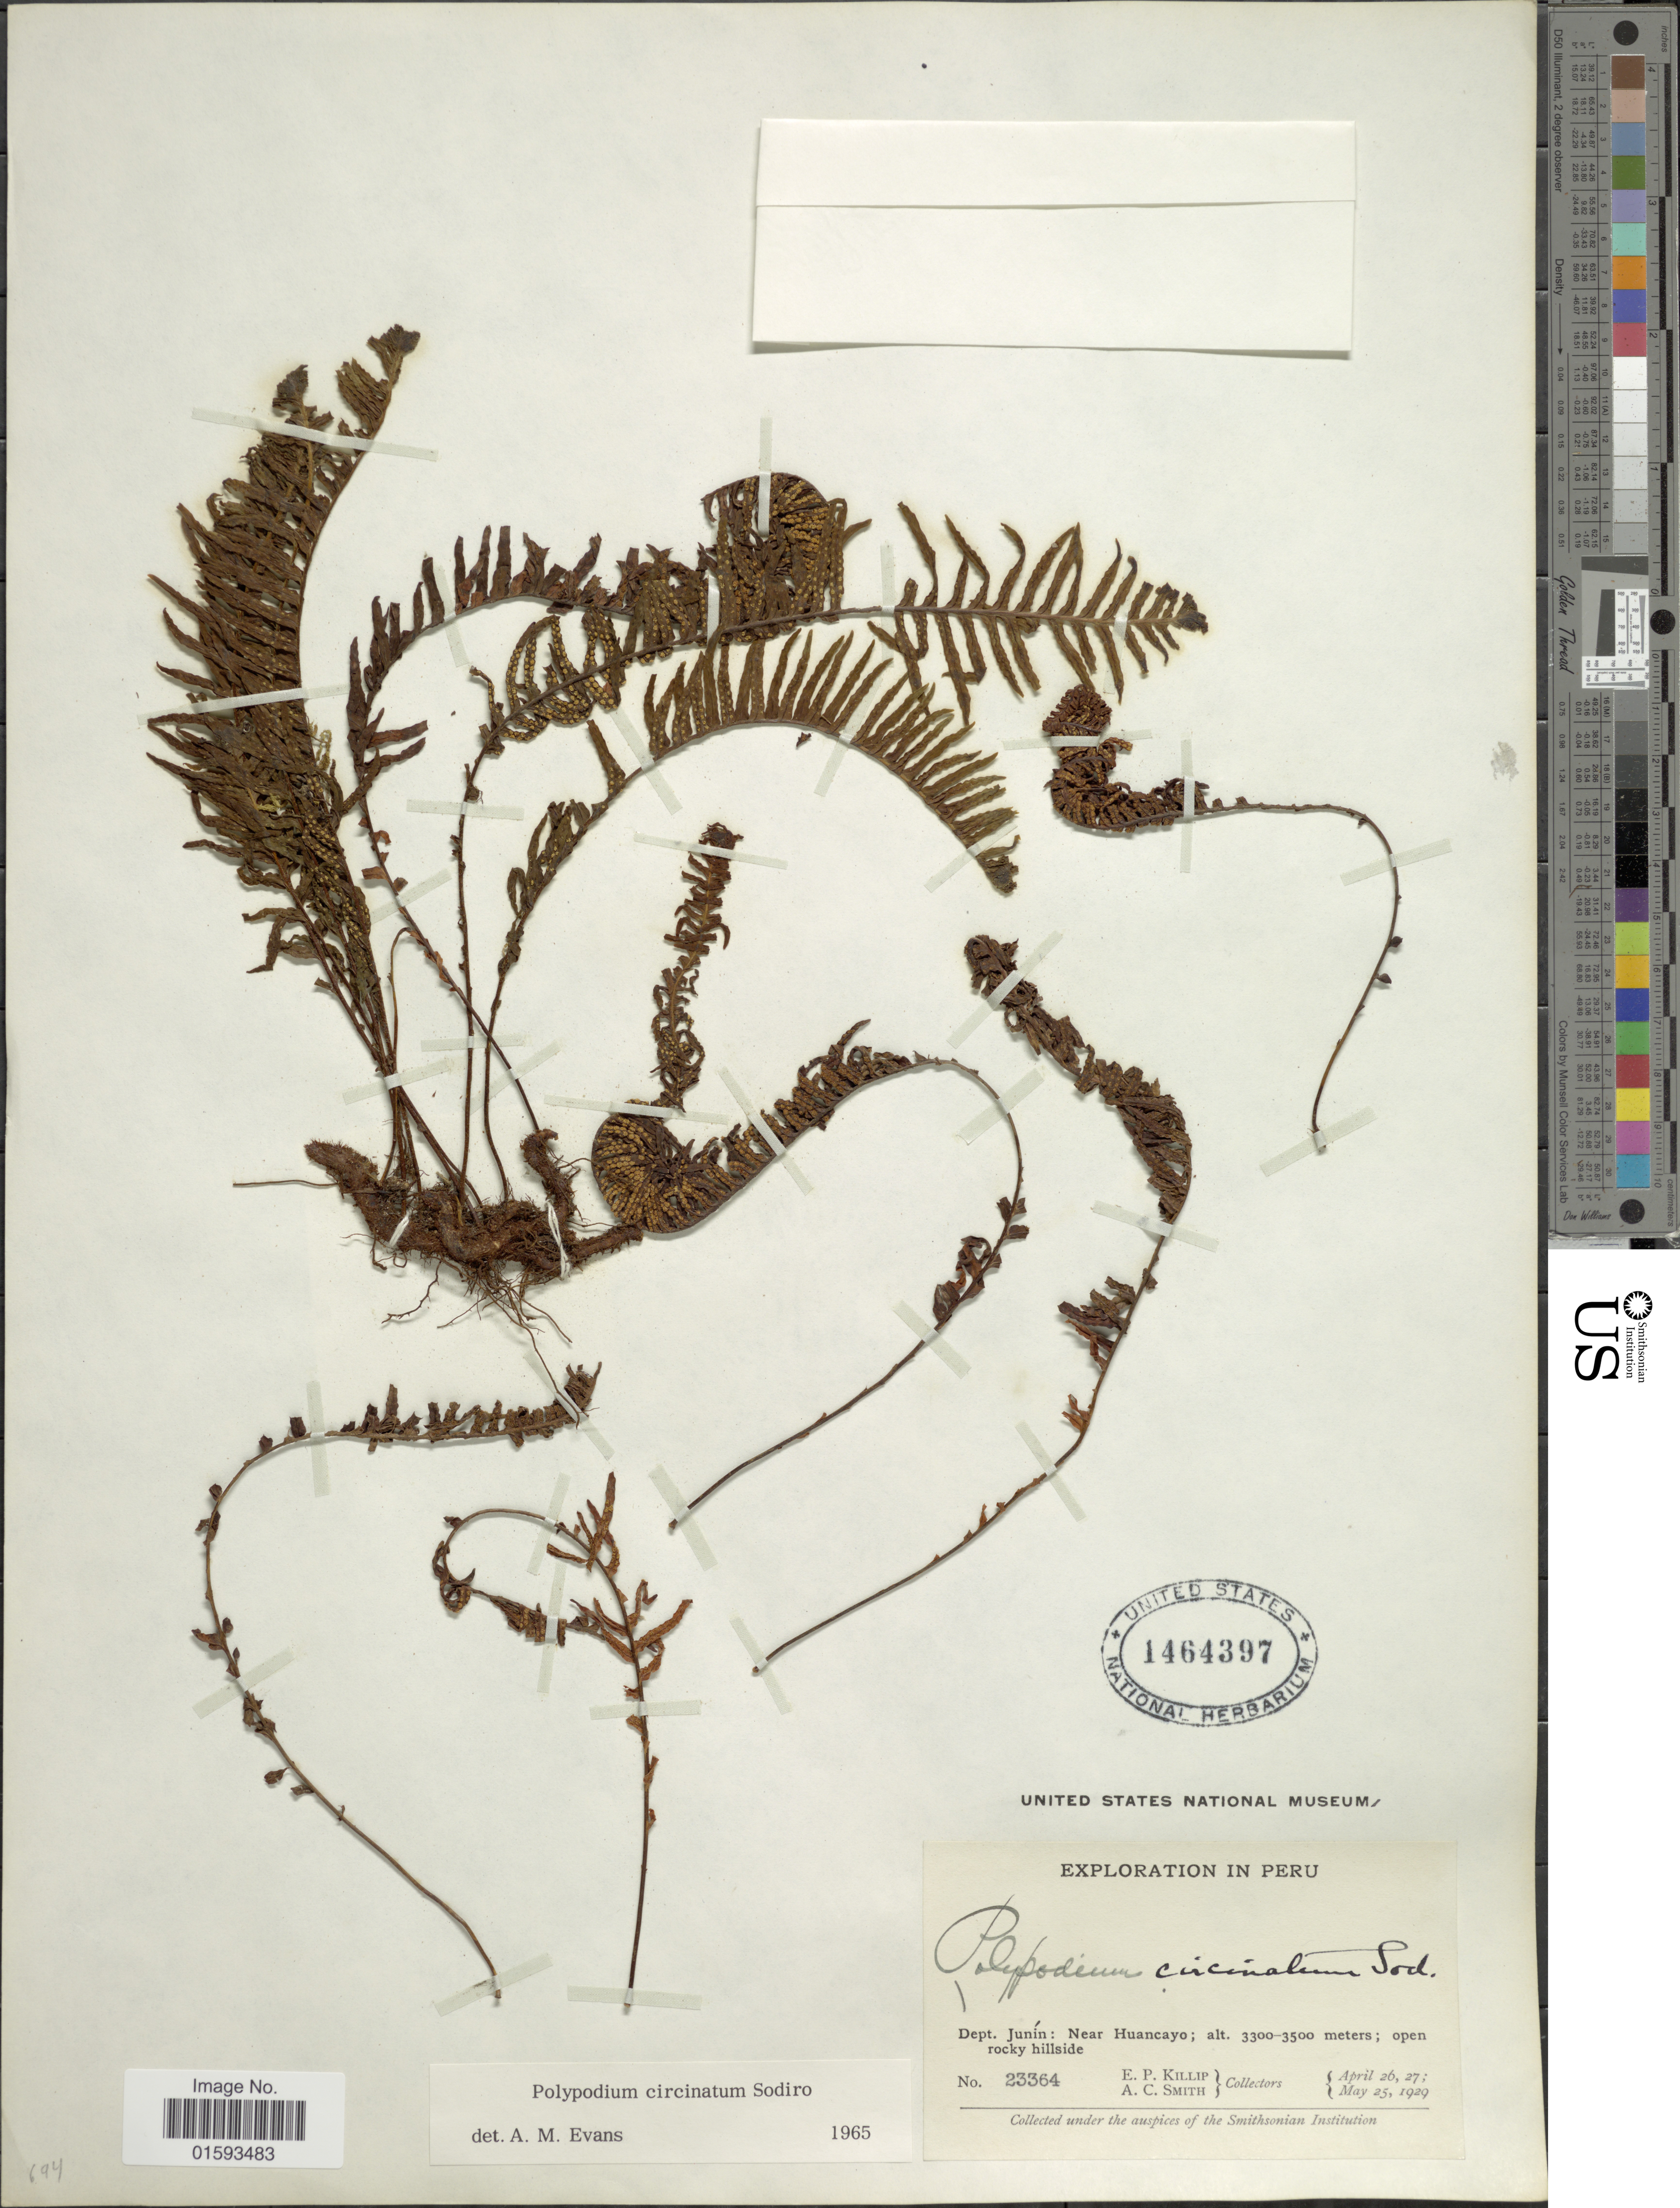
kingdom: Plantae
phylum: Tracheophyta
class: Polypodiopsida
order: Polypodiales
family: Polypodiaceae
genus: Pecluma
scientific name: Pecluma curvans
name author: (Mett.) Price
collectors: E. P. Killip & A. C. Smith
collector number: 23364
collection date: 1929-04-26/1929-05-25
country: Peru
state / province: Junín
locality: Near Huancayo, open rocky hillside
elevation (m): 3300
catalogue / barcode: US 1464397